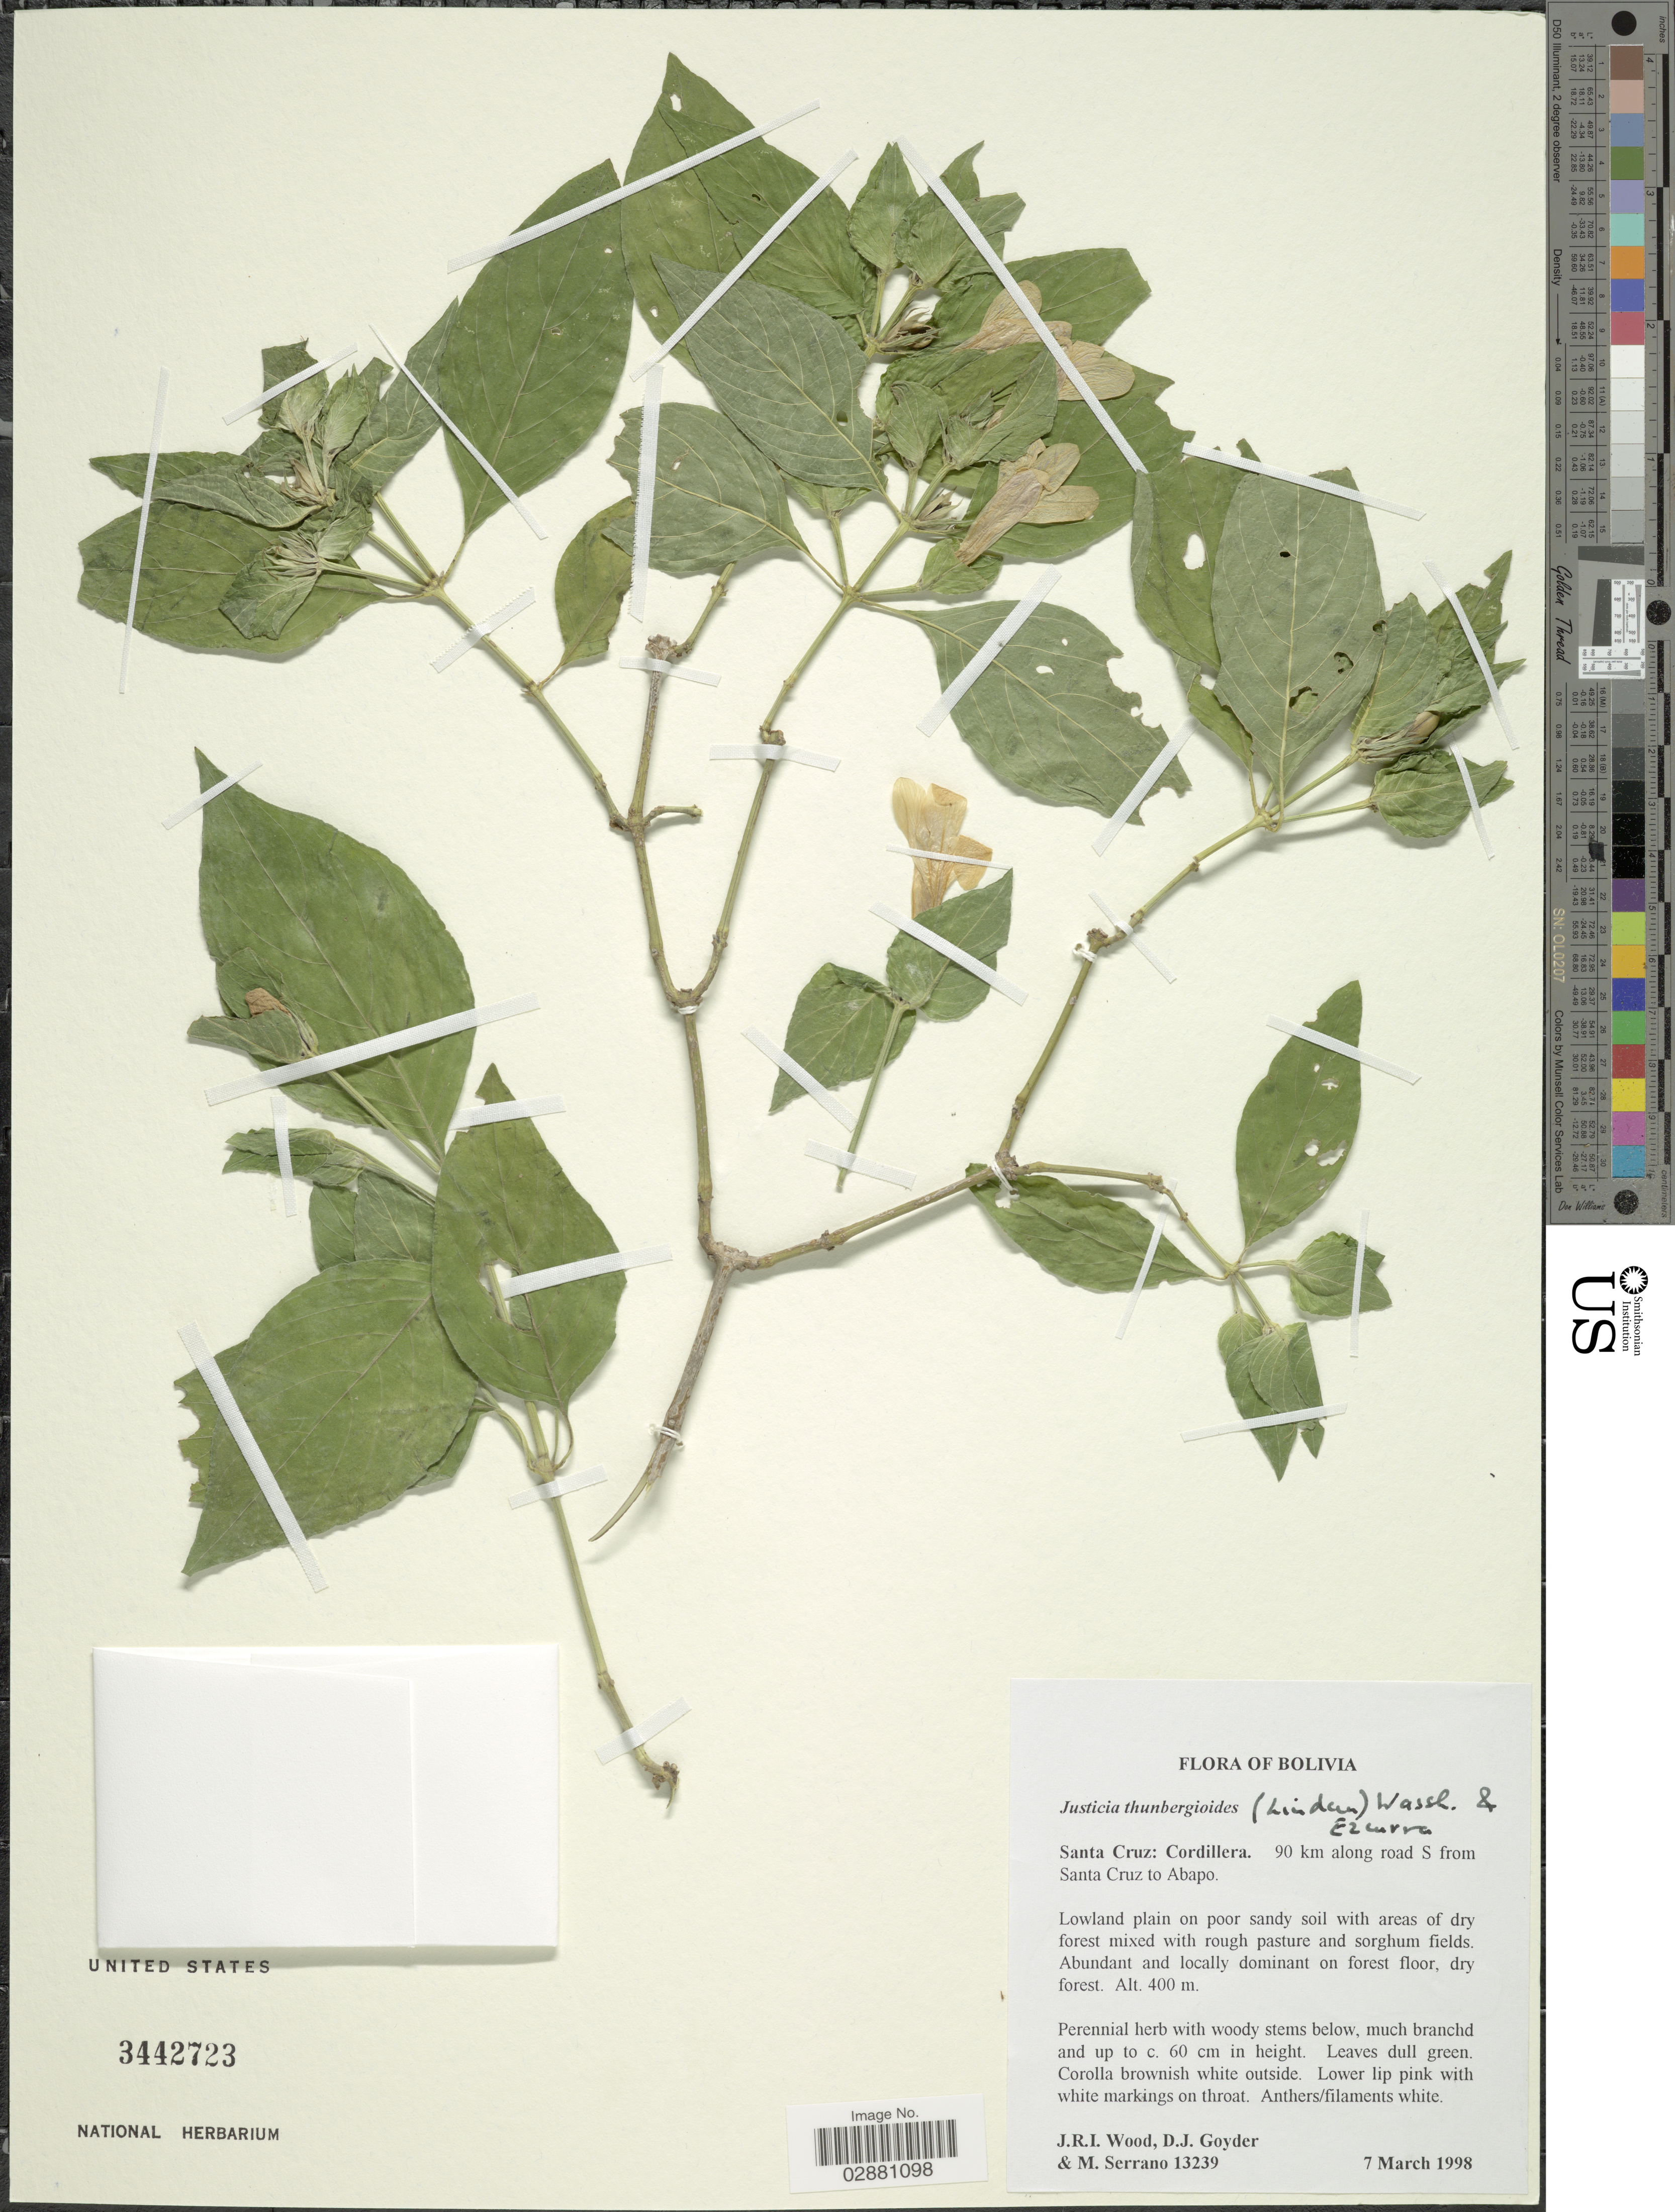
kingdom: Plantae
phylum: Tracheophyta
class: Magnoliopsida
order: Lamiales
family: Acanthaceae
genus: Justicia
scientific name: Justicia thunbergioides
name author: (Lindau) Leonard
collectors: J. R. I. Wood, D. Goyder & M. Serrano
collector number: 13239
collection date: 1998-03-07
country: Bolivia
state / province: Santa Cruz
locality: Cordillera. 90 km along road S from Santa Cruz to Abapo.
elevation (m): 400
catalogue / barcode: US 3442723